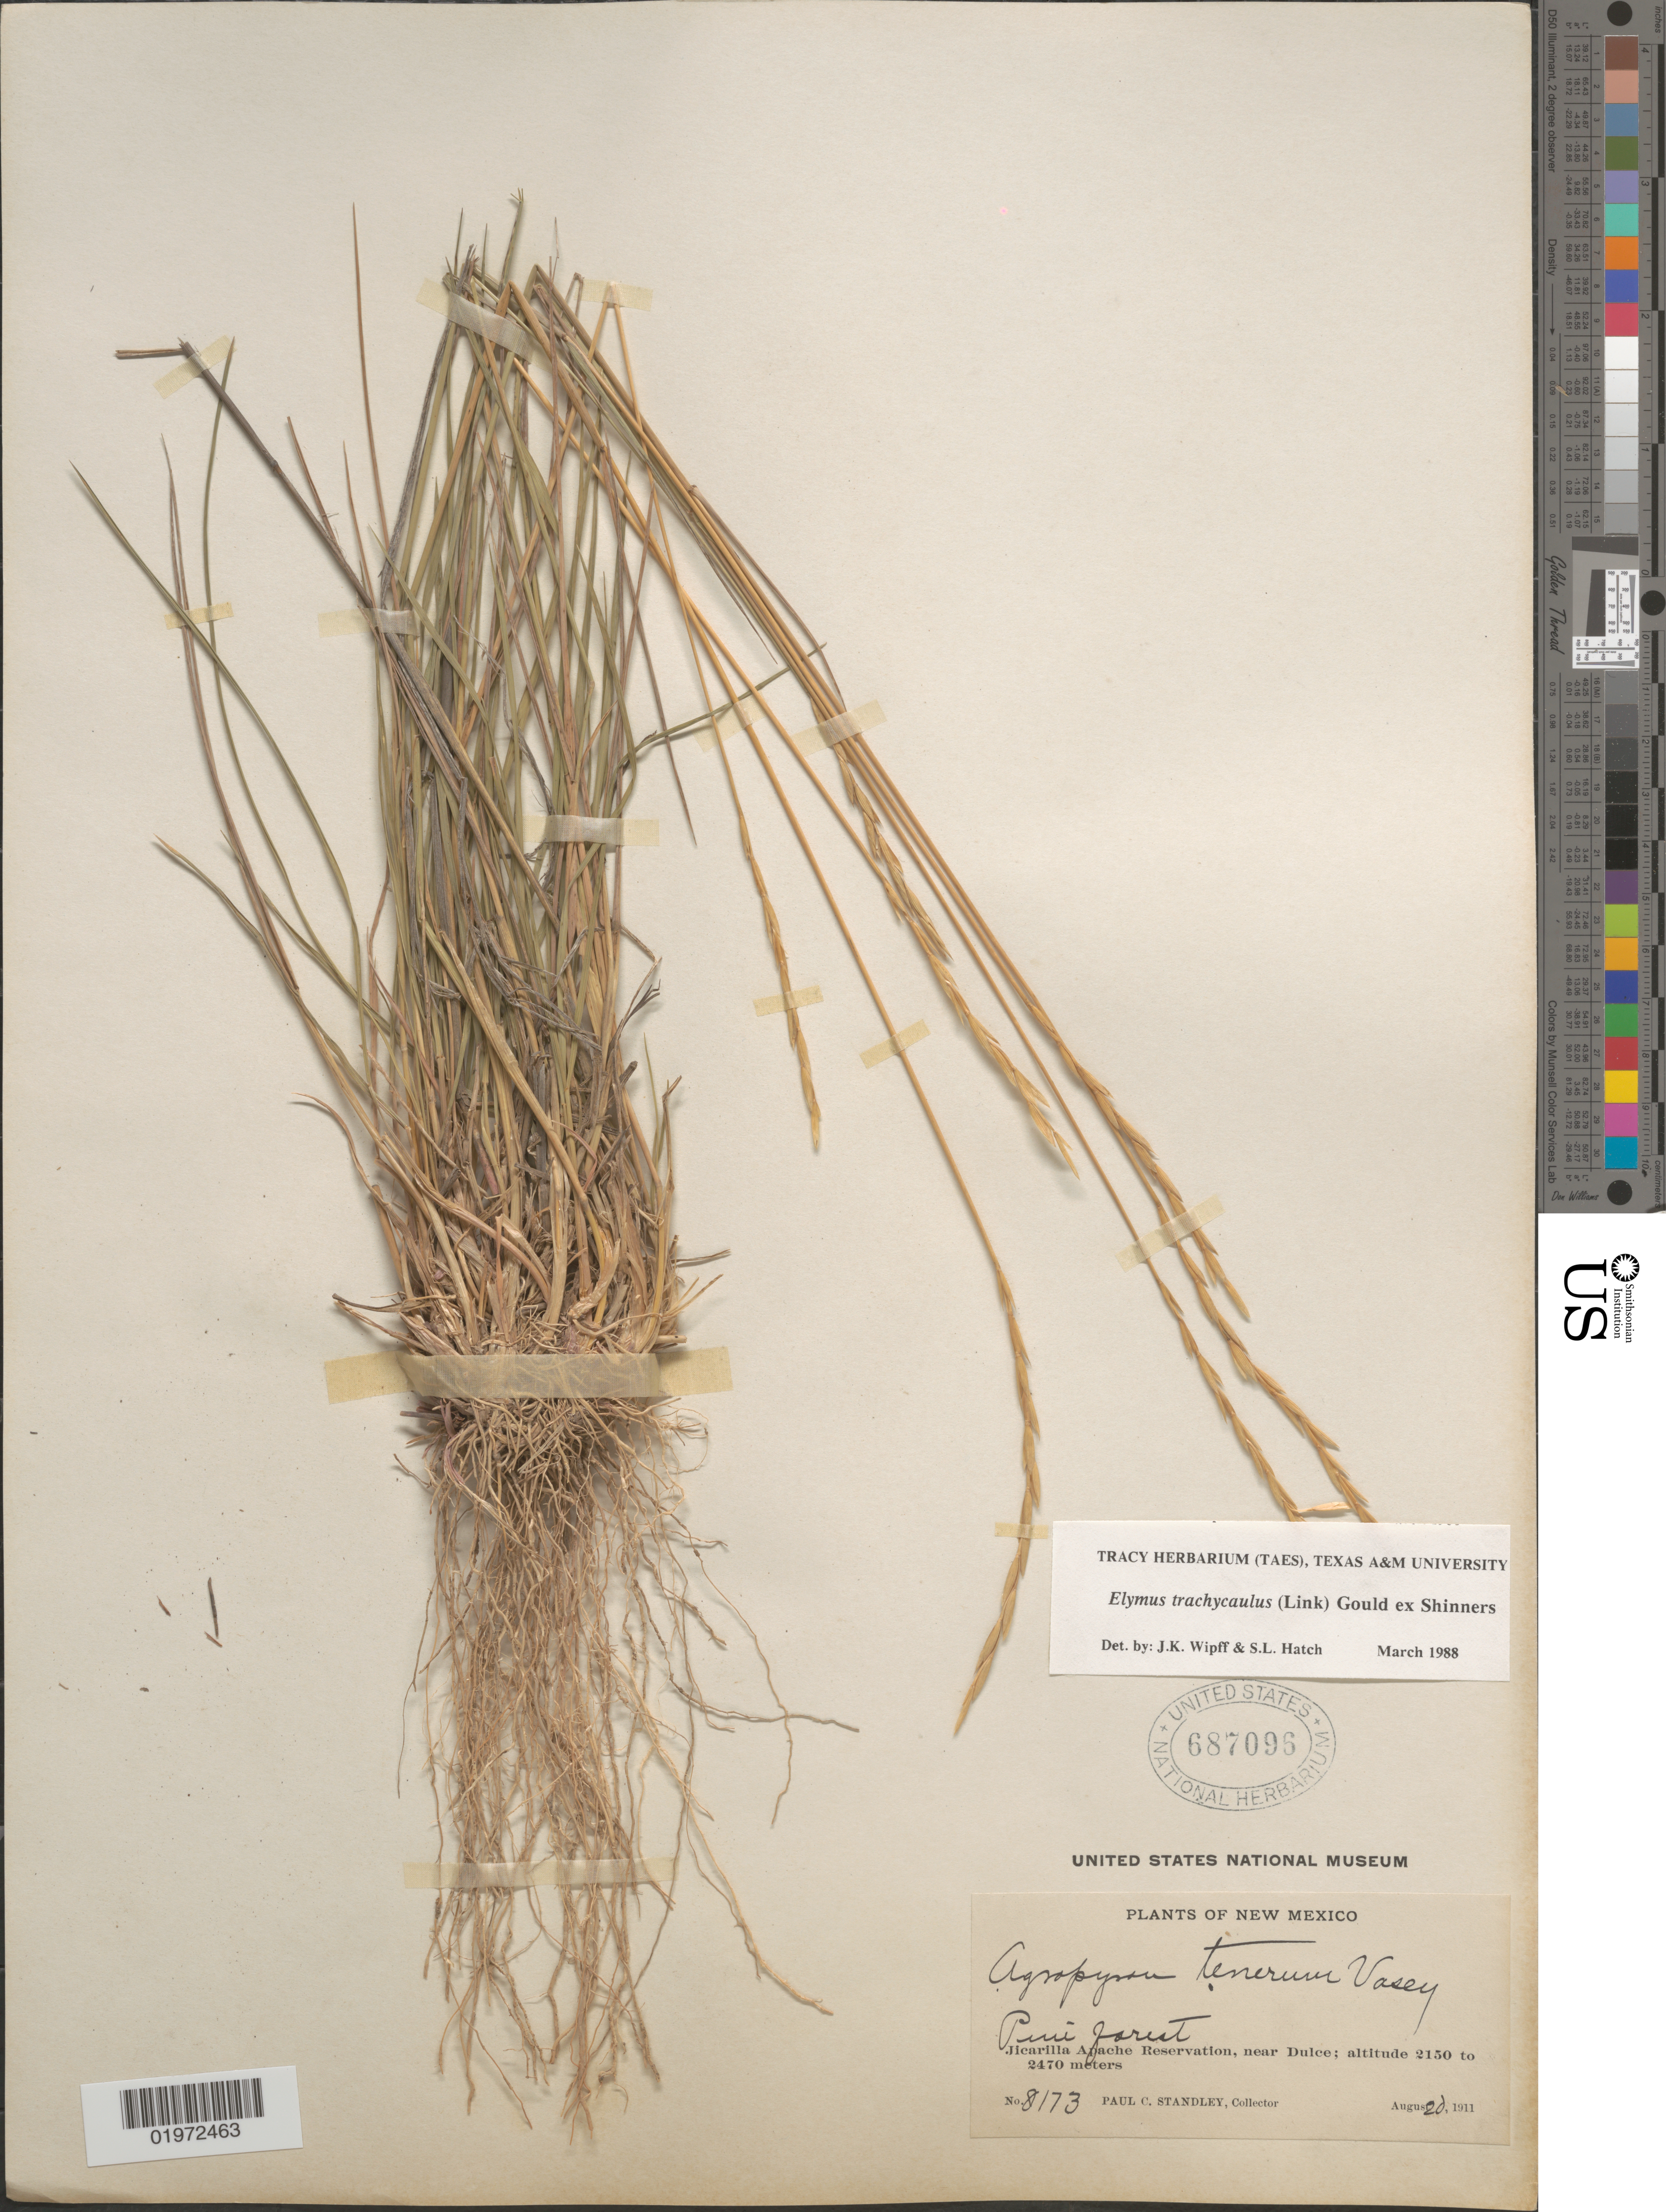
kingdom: Plantae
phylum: Tracheophyta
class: Liliopsida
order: Poales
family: Poaceae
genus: Elymus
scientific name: Elymus trachycaulus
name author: (Link) Gould ex Shinners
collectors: P. C. Standley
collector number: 8173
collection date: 1911-08-20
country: United States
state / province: New Mexico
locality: Pine forest. Jicarilla Apache Reservation, near Dulce.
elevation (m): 2150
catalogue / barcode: US 687096